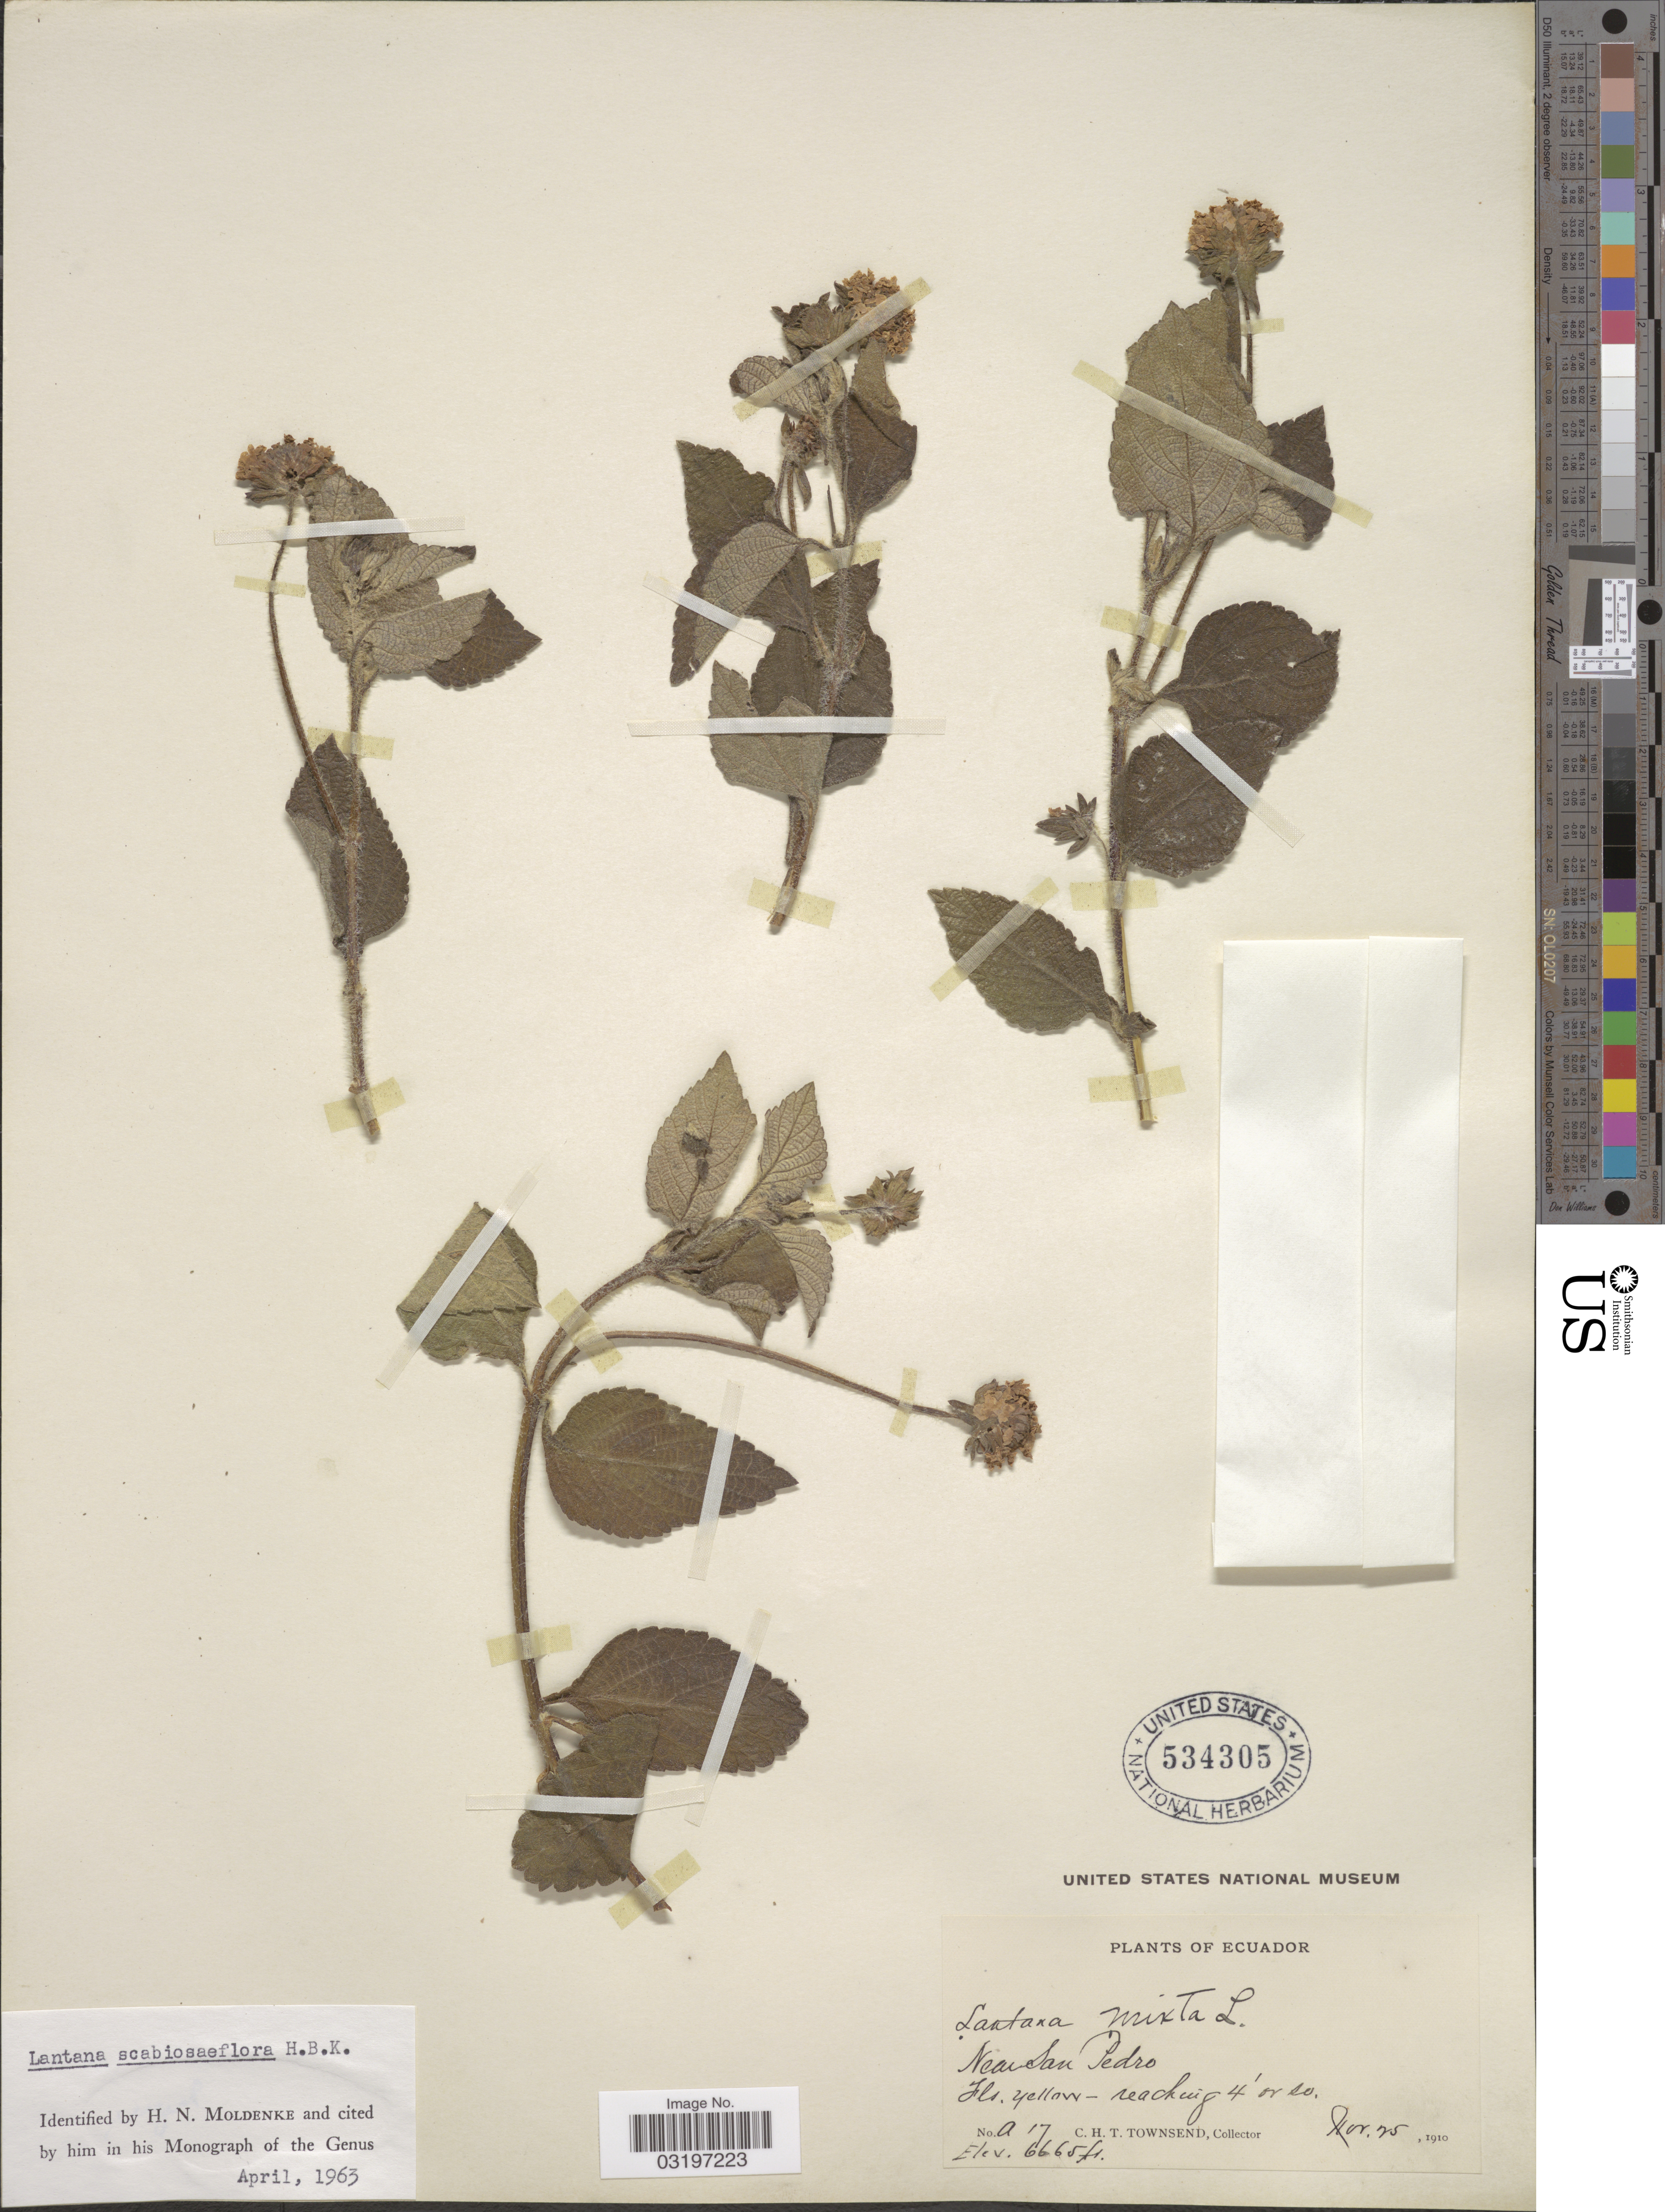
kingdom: Plantae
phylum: Tracheophyta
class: Magnoliopsida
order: Lamiales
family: Verbenaceae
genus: Lantana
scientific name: Lantana scabiosiflora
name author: Kunth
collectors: C. H. T. Townsend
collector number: A 17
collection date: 1910-11-25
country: Ecuador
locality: Near San Pedro.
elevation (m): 2031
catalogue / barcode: US 534305